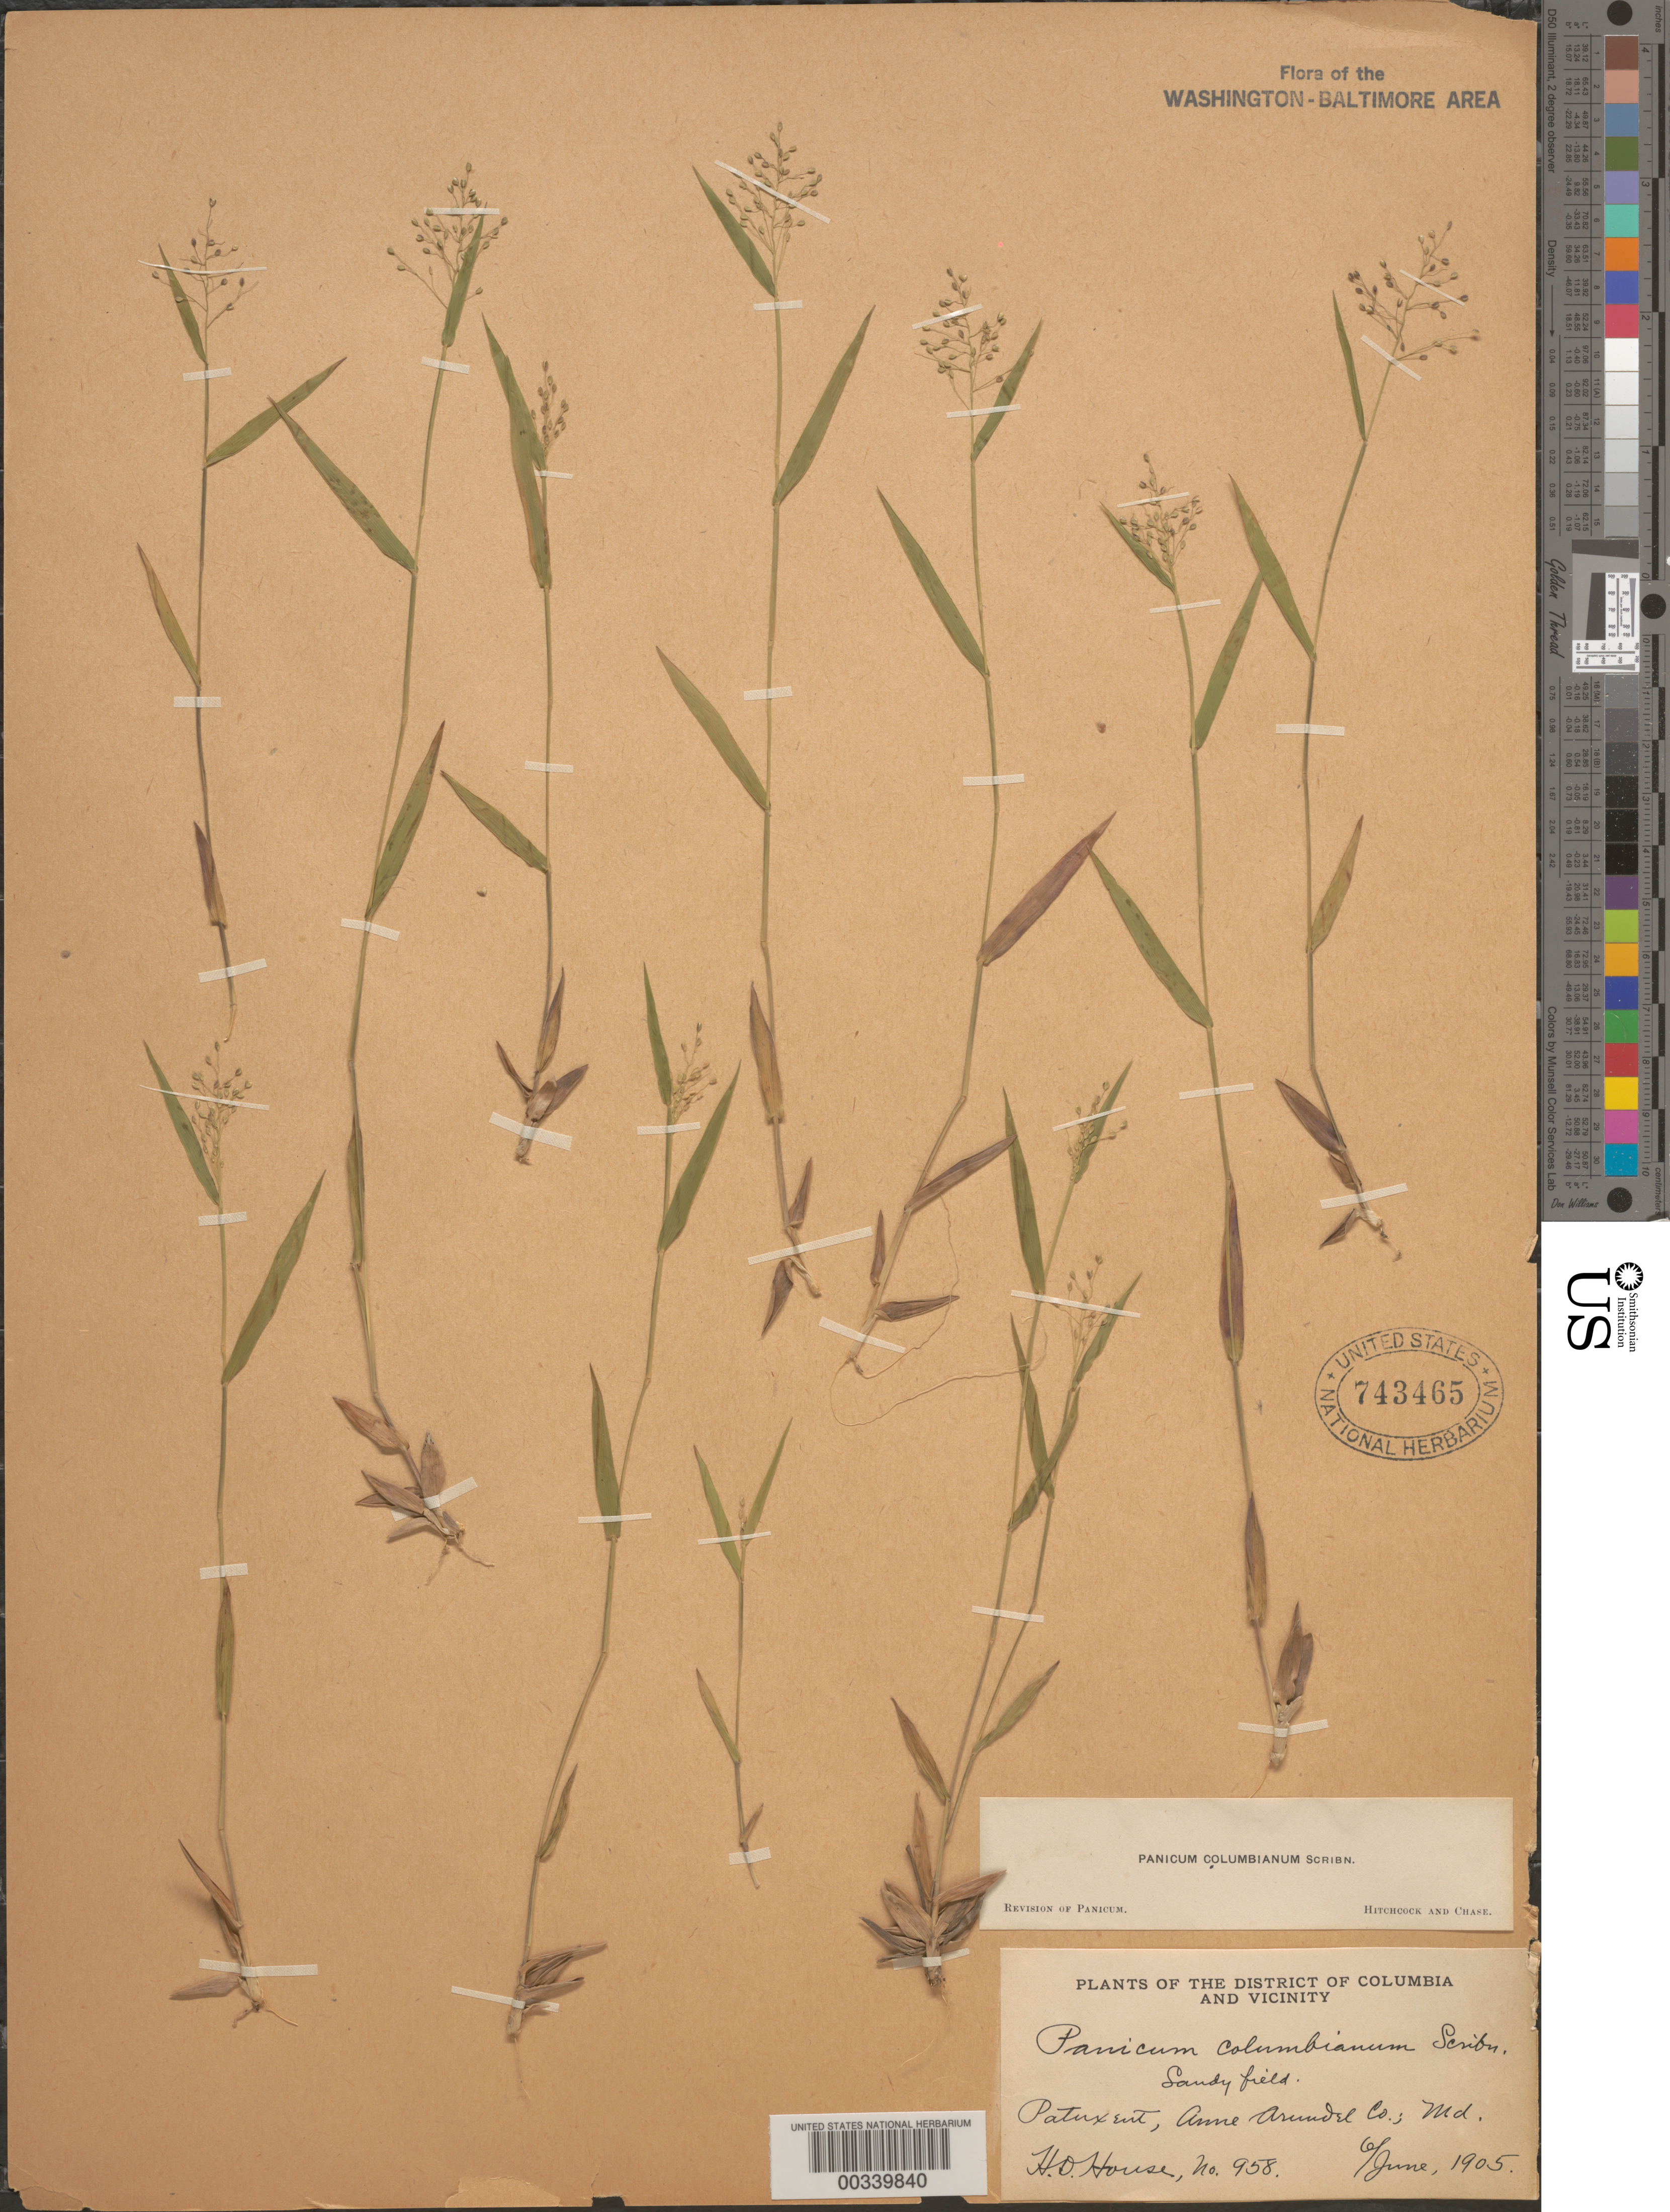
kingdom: Plantae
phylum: Tracheophyta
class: Liliopsida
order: Poales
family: Poaceae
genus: Dichanthelium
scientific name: Dichanthelium sabulorum var. thinium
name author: (Hitchc. & Chase) Gould & C.A. Clark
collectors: H. D. House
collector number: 958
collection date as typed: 06 Jun 1905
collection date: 1905-06-06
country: United States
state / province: Maryland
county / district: Anne Arundel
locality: Patuxent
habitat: Sandy field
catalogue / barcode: US 743465